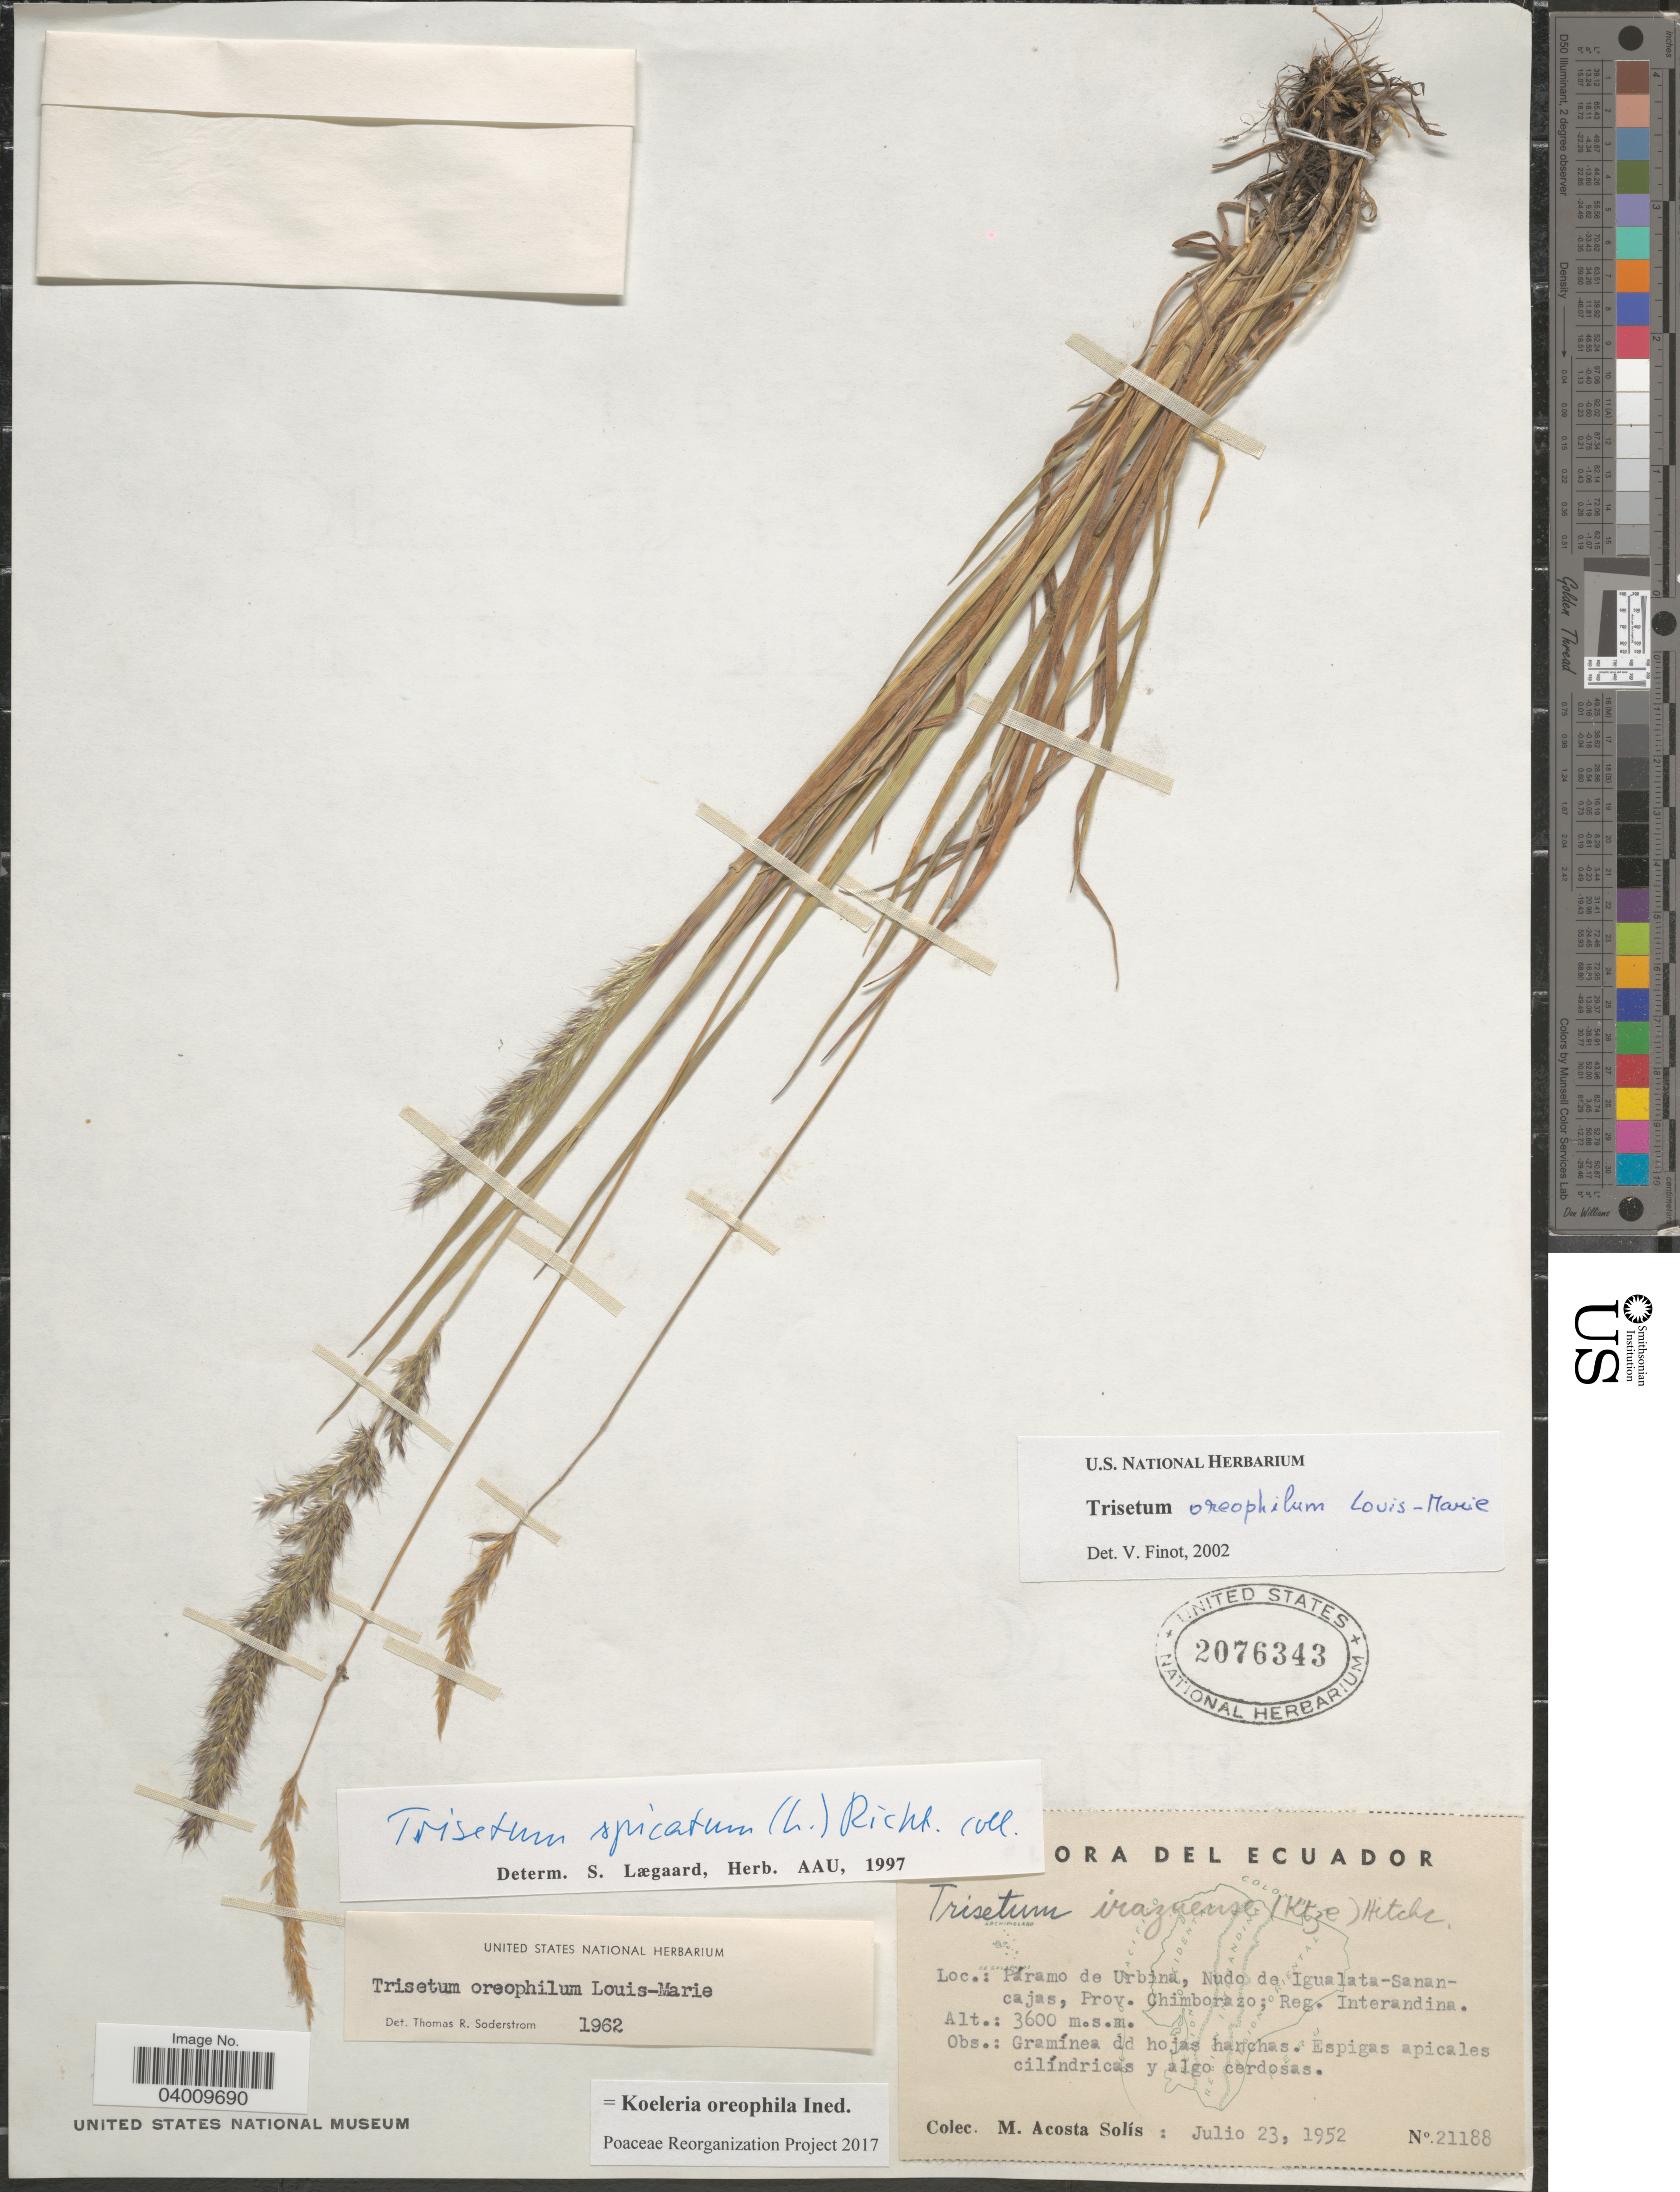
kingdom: Plantae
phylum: Tracheophyta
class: Liliopsida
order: Poales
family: Poaceae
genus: Koeleria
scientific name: Koeleria oreophila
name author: (Louis-Marie) Barberá et al.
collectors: M. Acosta Solis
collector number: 21188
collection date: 1952-07-23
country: Ecuador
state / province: Chimborazo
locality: Páramo de Urbina, Nudo de Igualata-Sanancajas, Reg. Interandina.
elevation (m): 3600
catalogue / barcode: US 2076343